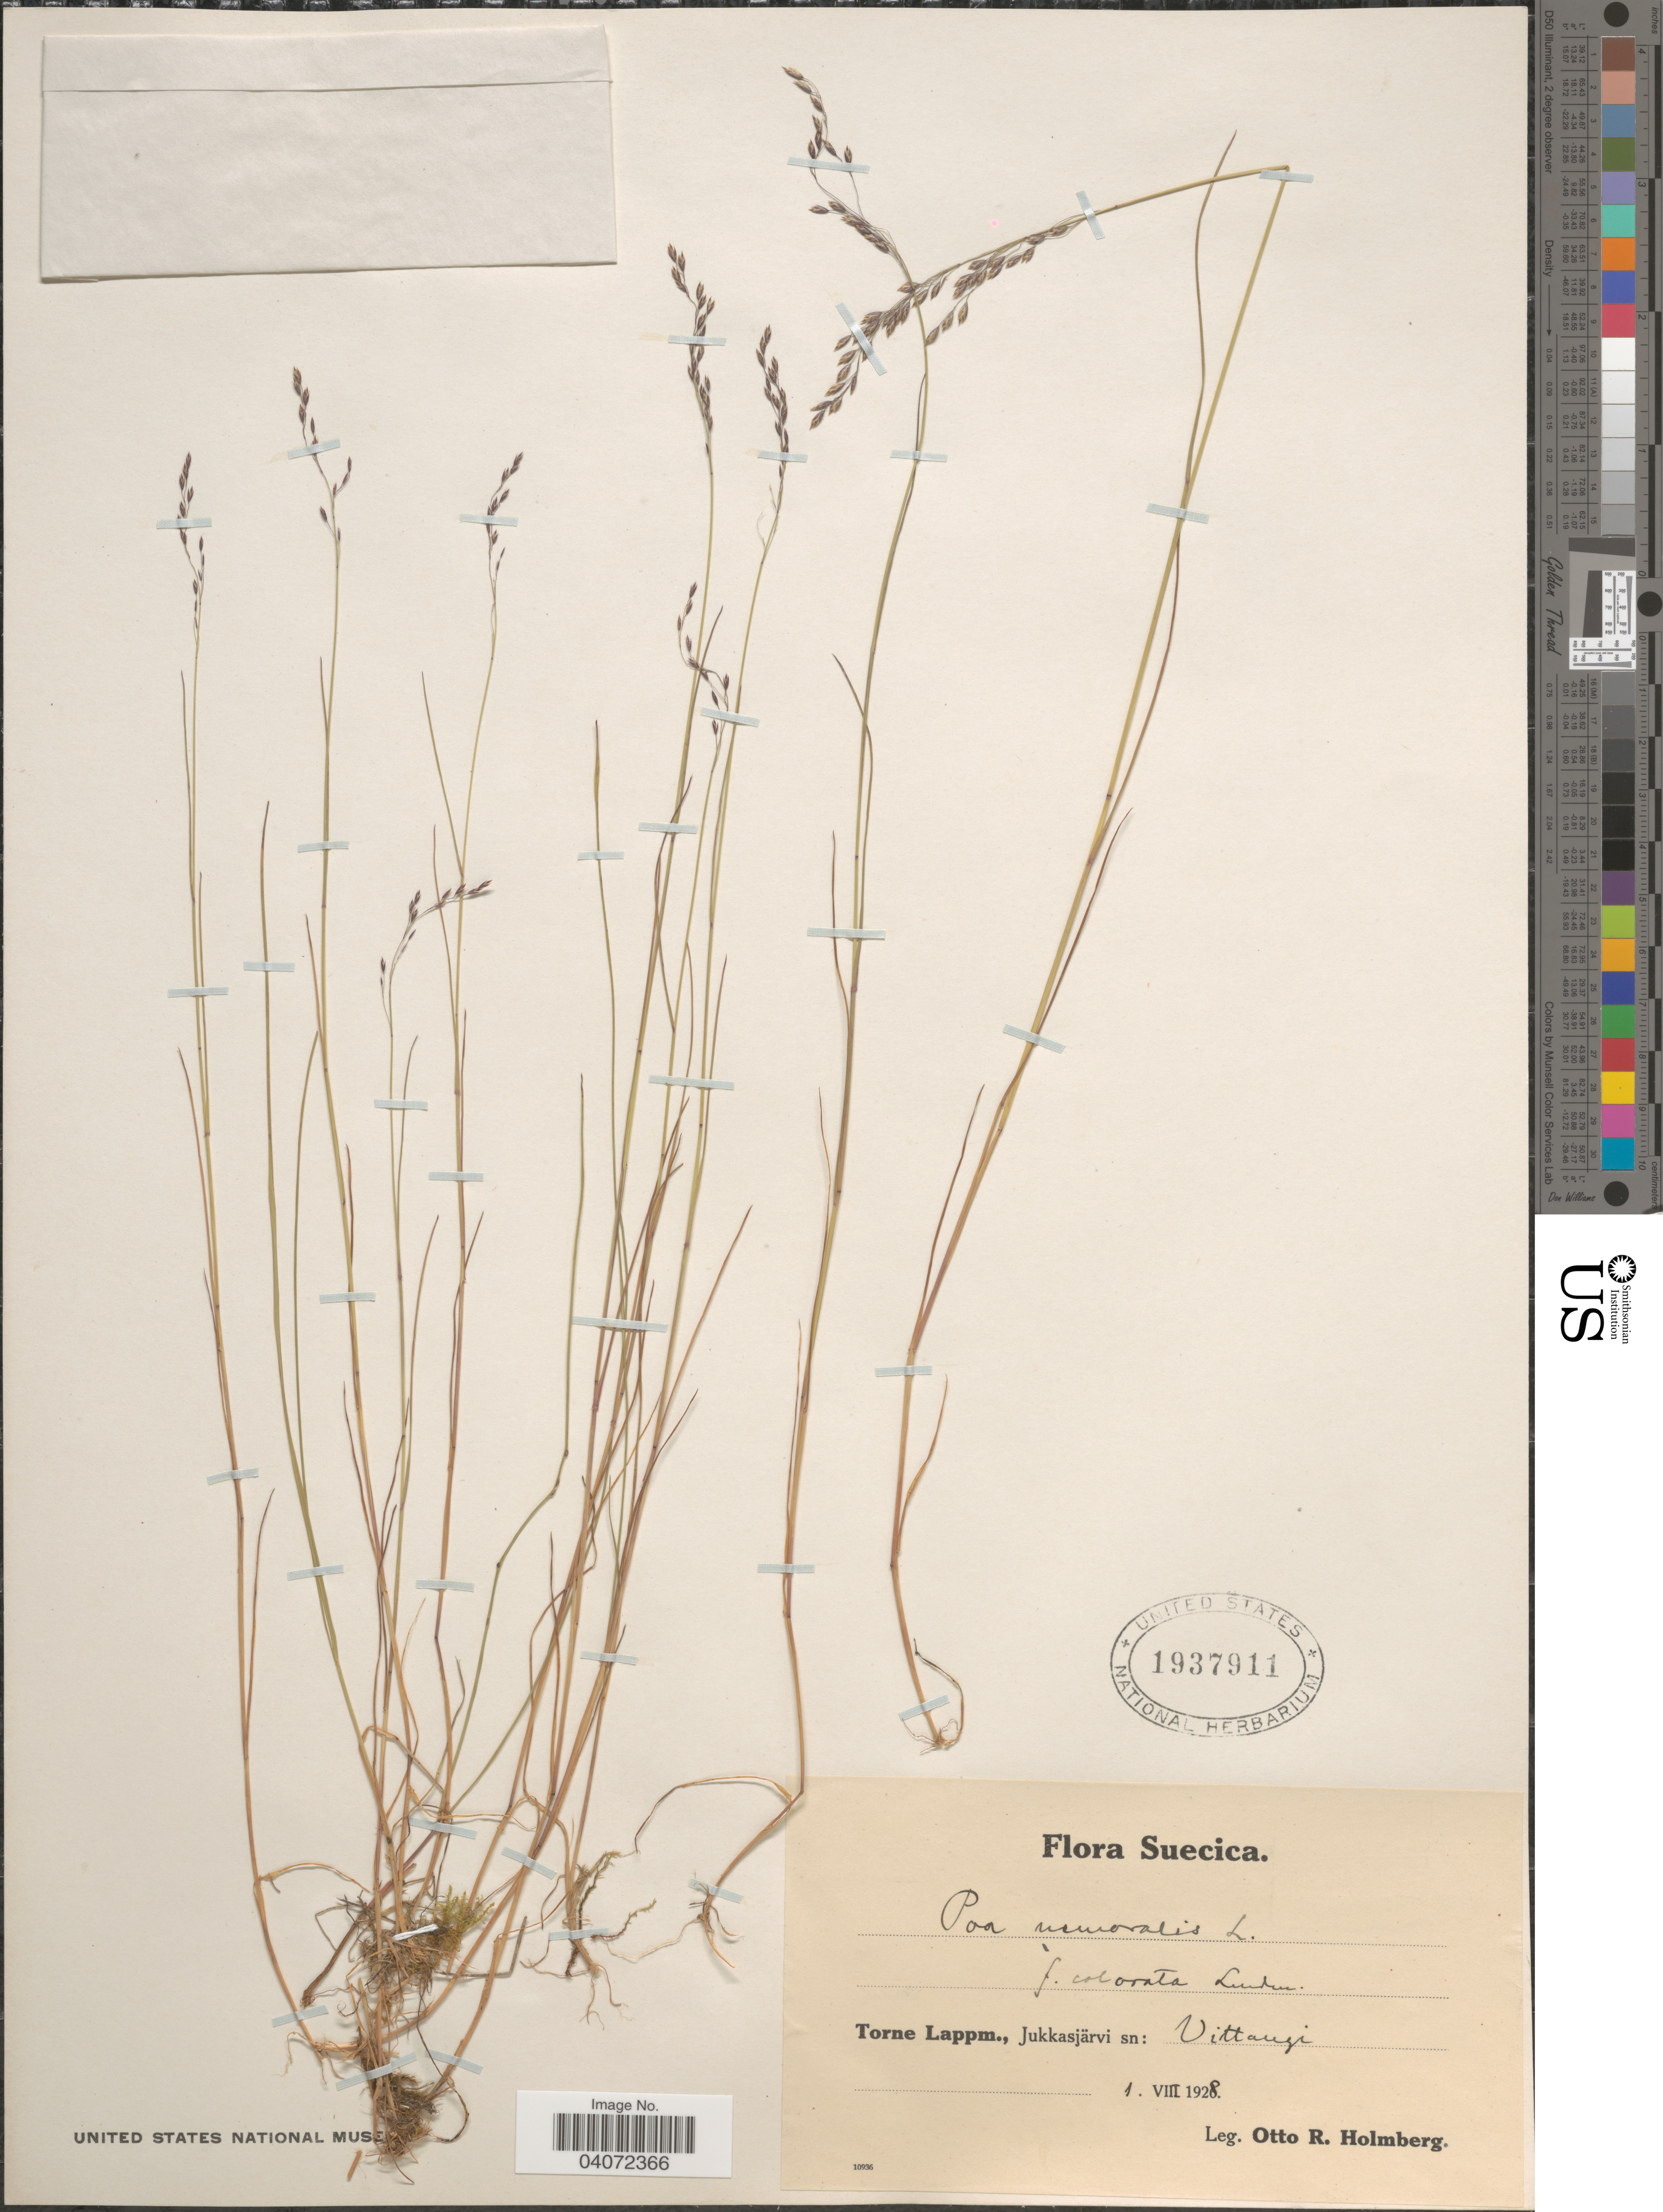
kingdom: Plantae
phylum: Tracheophyta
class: Liliopsida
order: Poales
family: Poaceae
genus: Poa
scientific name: Poa nemoralis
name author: L.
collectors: O. Holmberg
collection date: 1928-08-01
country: Sweden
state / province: Norrbotten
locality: Suecica. Torne Lappm., Jukkasjärvi sn: Vittangi.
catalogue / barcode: US 1937911